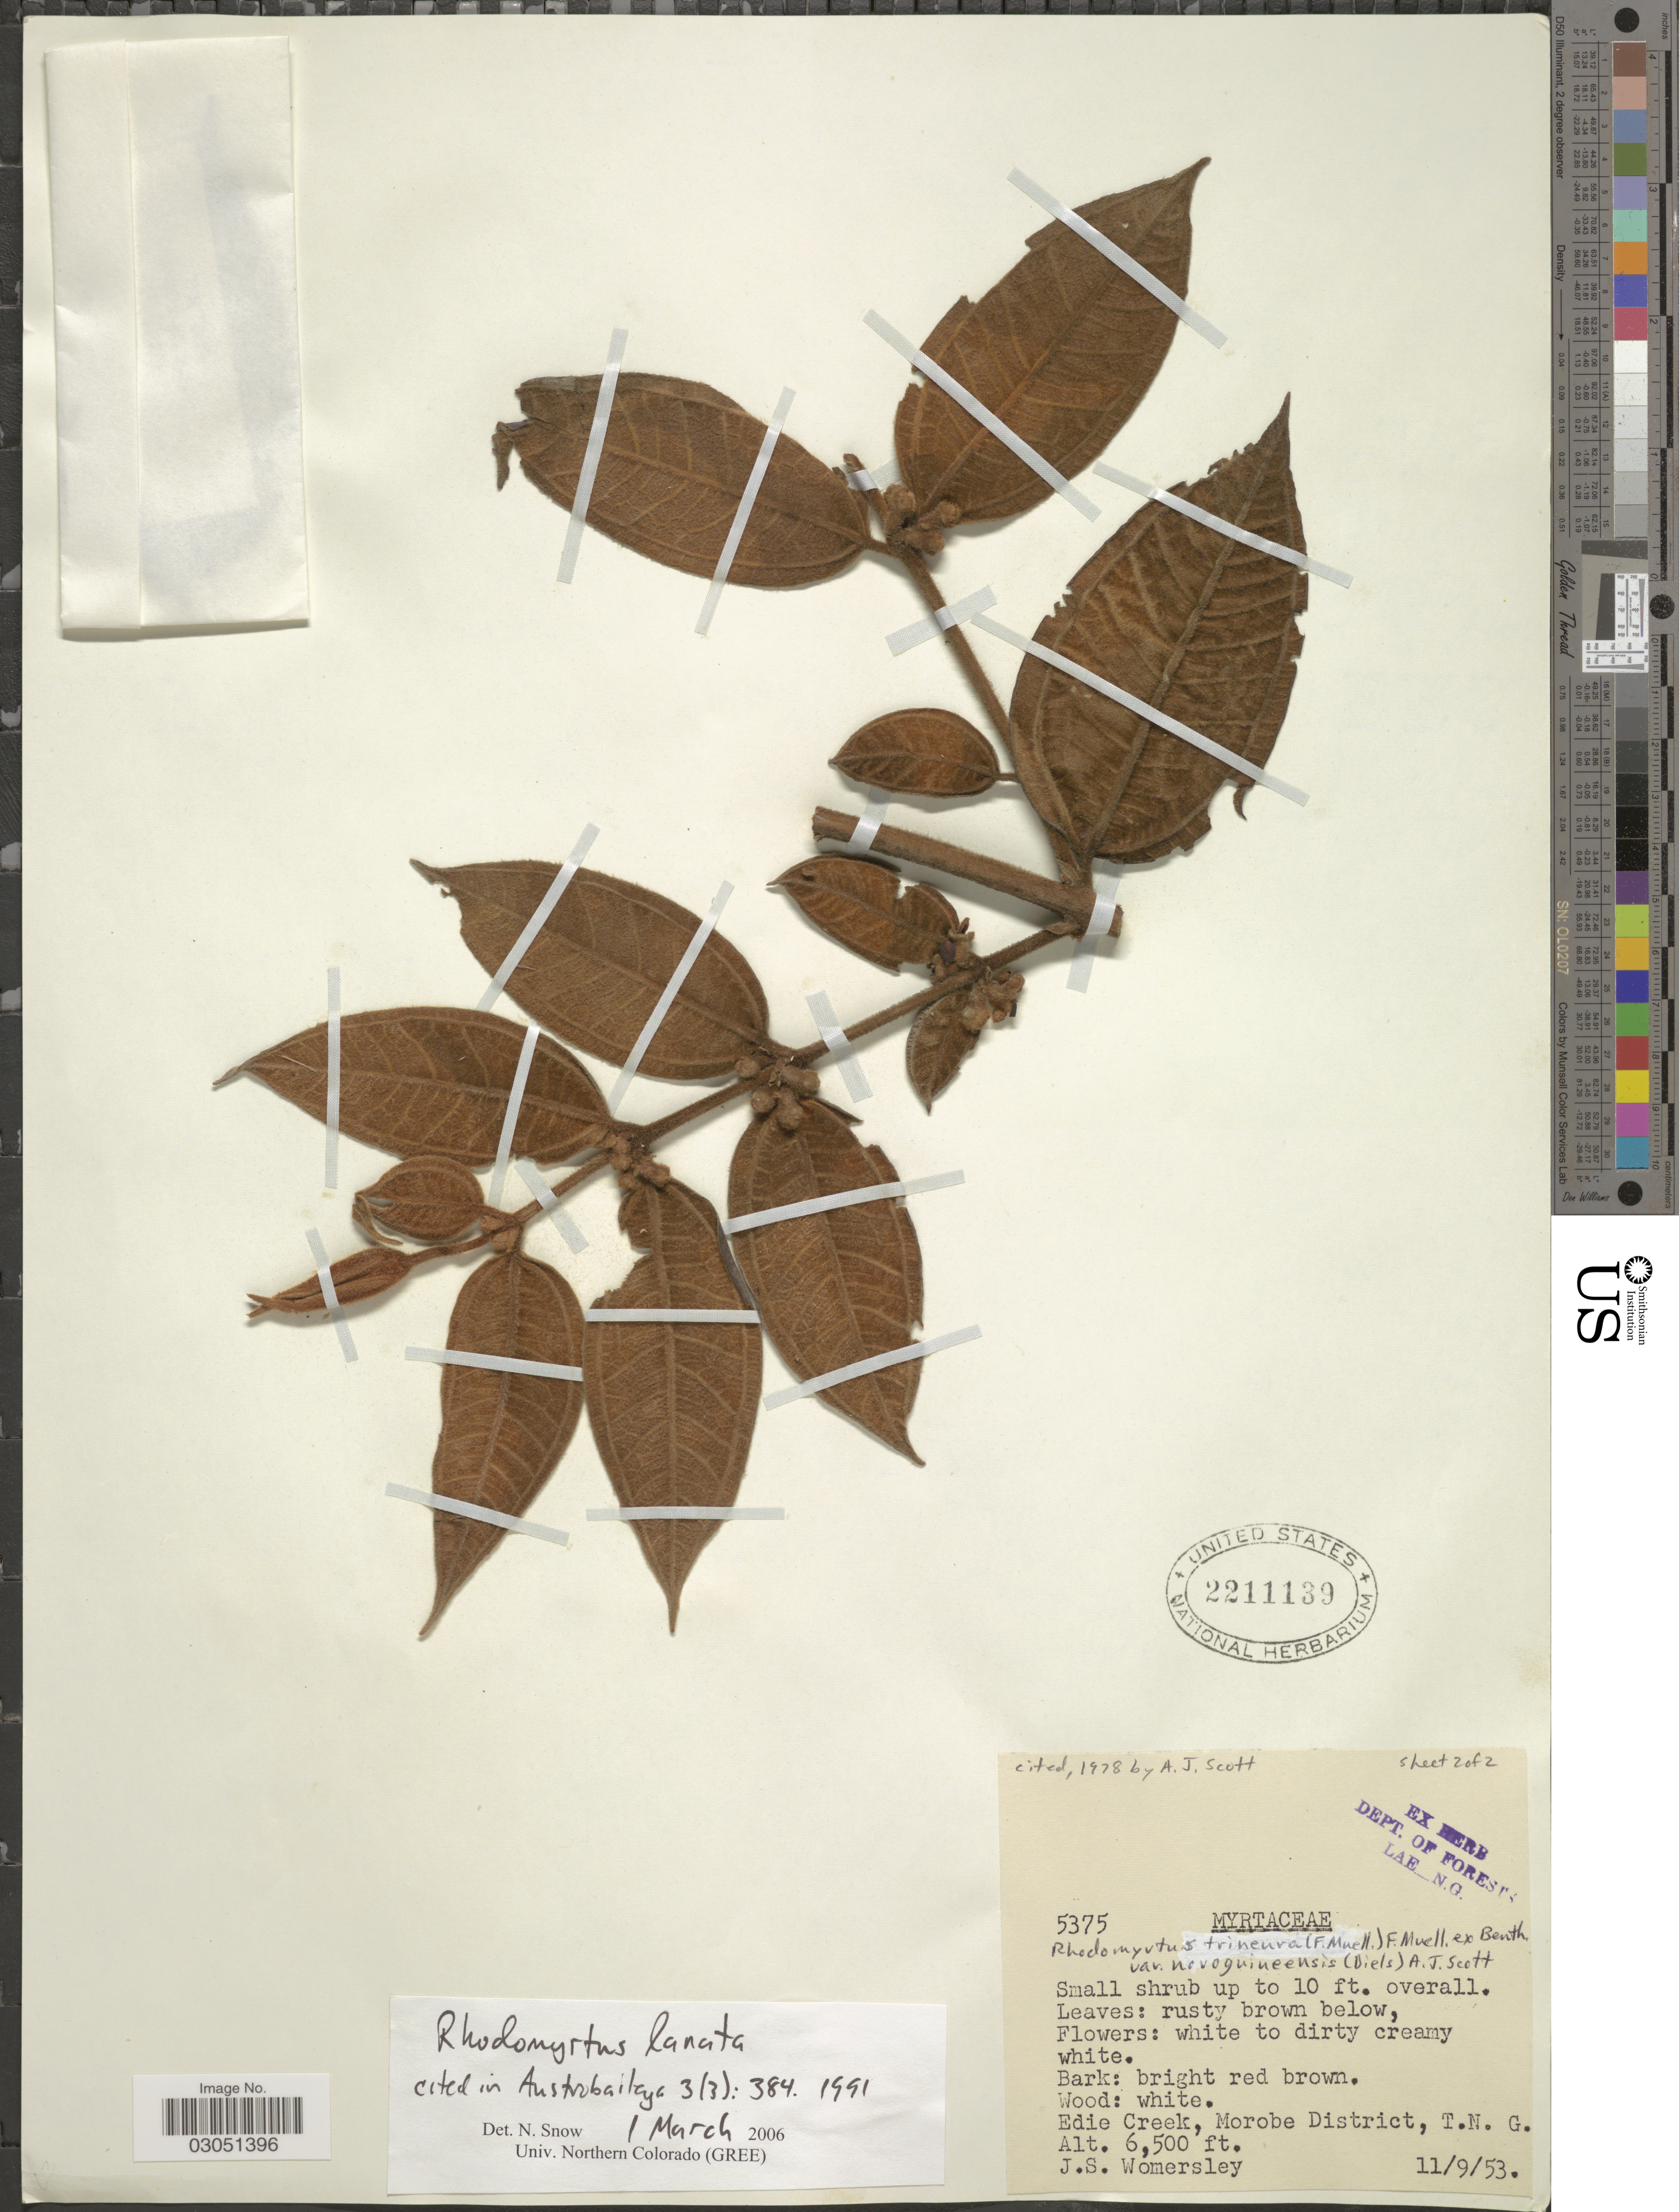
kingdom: Plantae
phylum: Tracheophyta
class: Magnoliopsida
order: Myrtales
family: Myrtaceae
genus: Rhodomyrtus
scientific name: Rhodomyrtus lanata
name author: Guymer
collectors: J. S. Womersley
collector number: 5375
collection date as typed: Transcribed d/m/y: 11/9/53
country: Papua New Guinea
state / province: Morobe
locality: Edie Creek, Morobe District, T.N.G.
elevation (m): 1981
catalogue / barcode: US 2211139